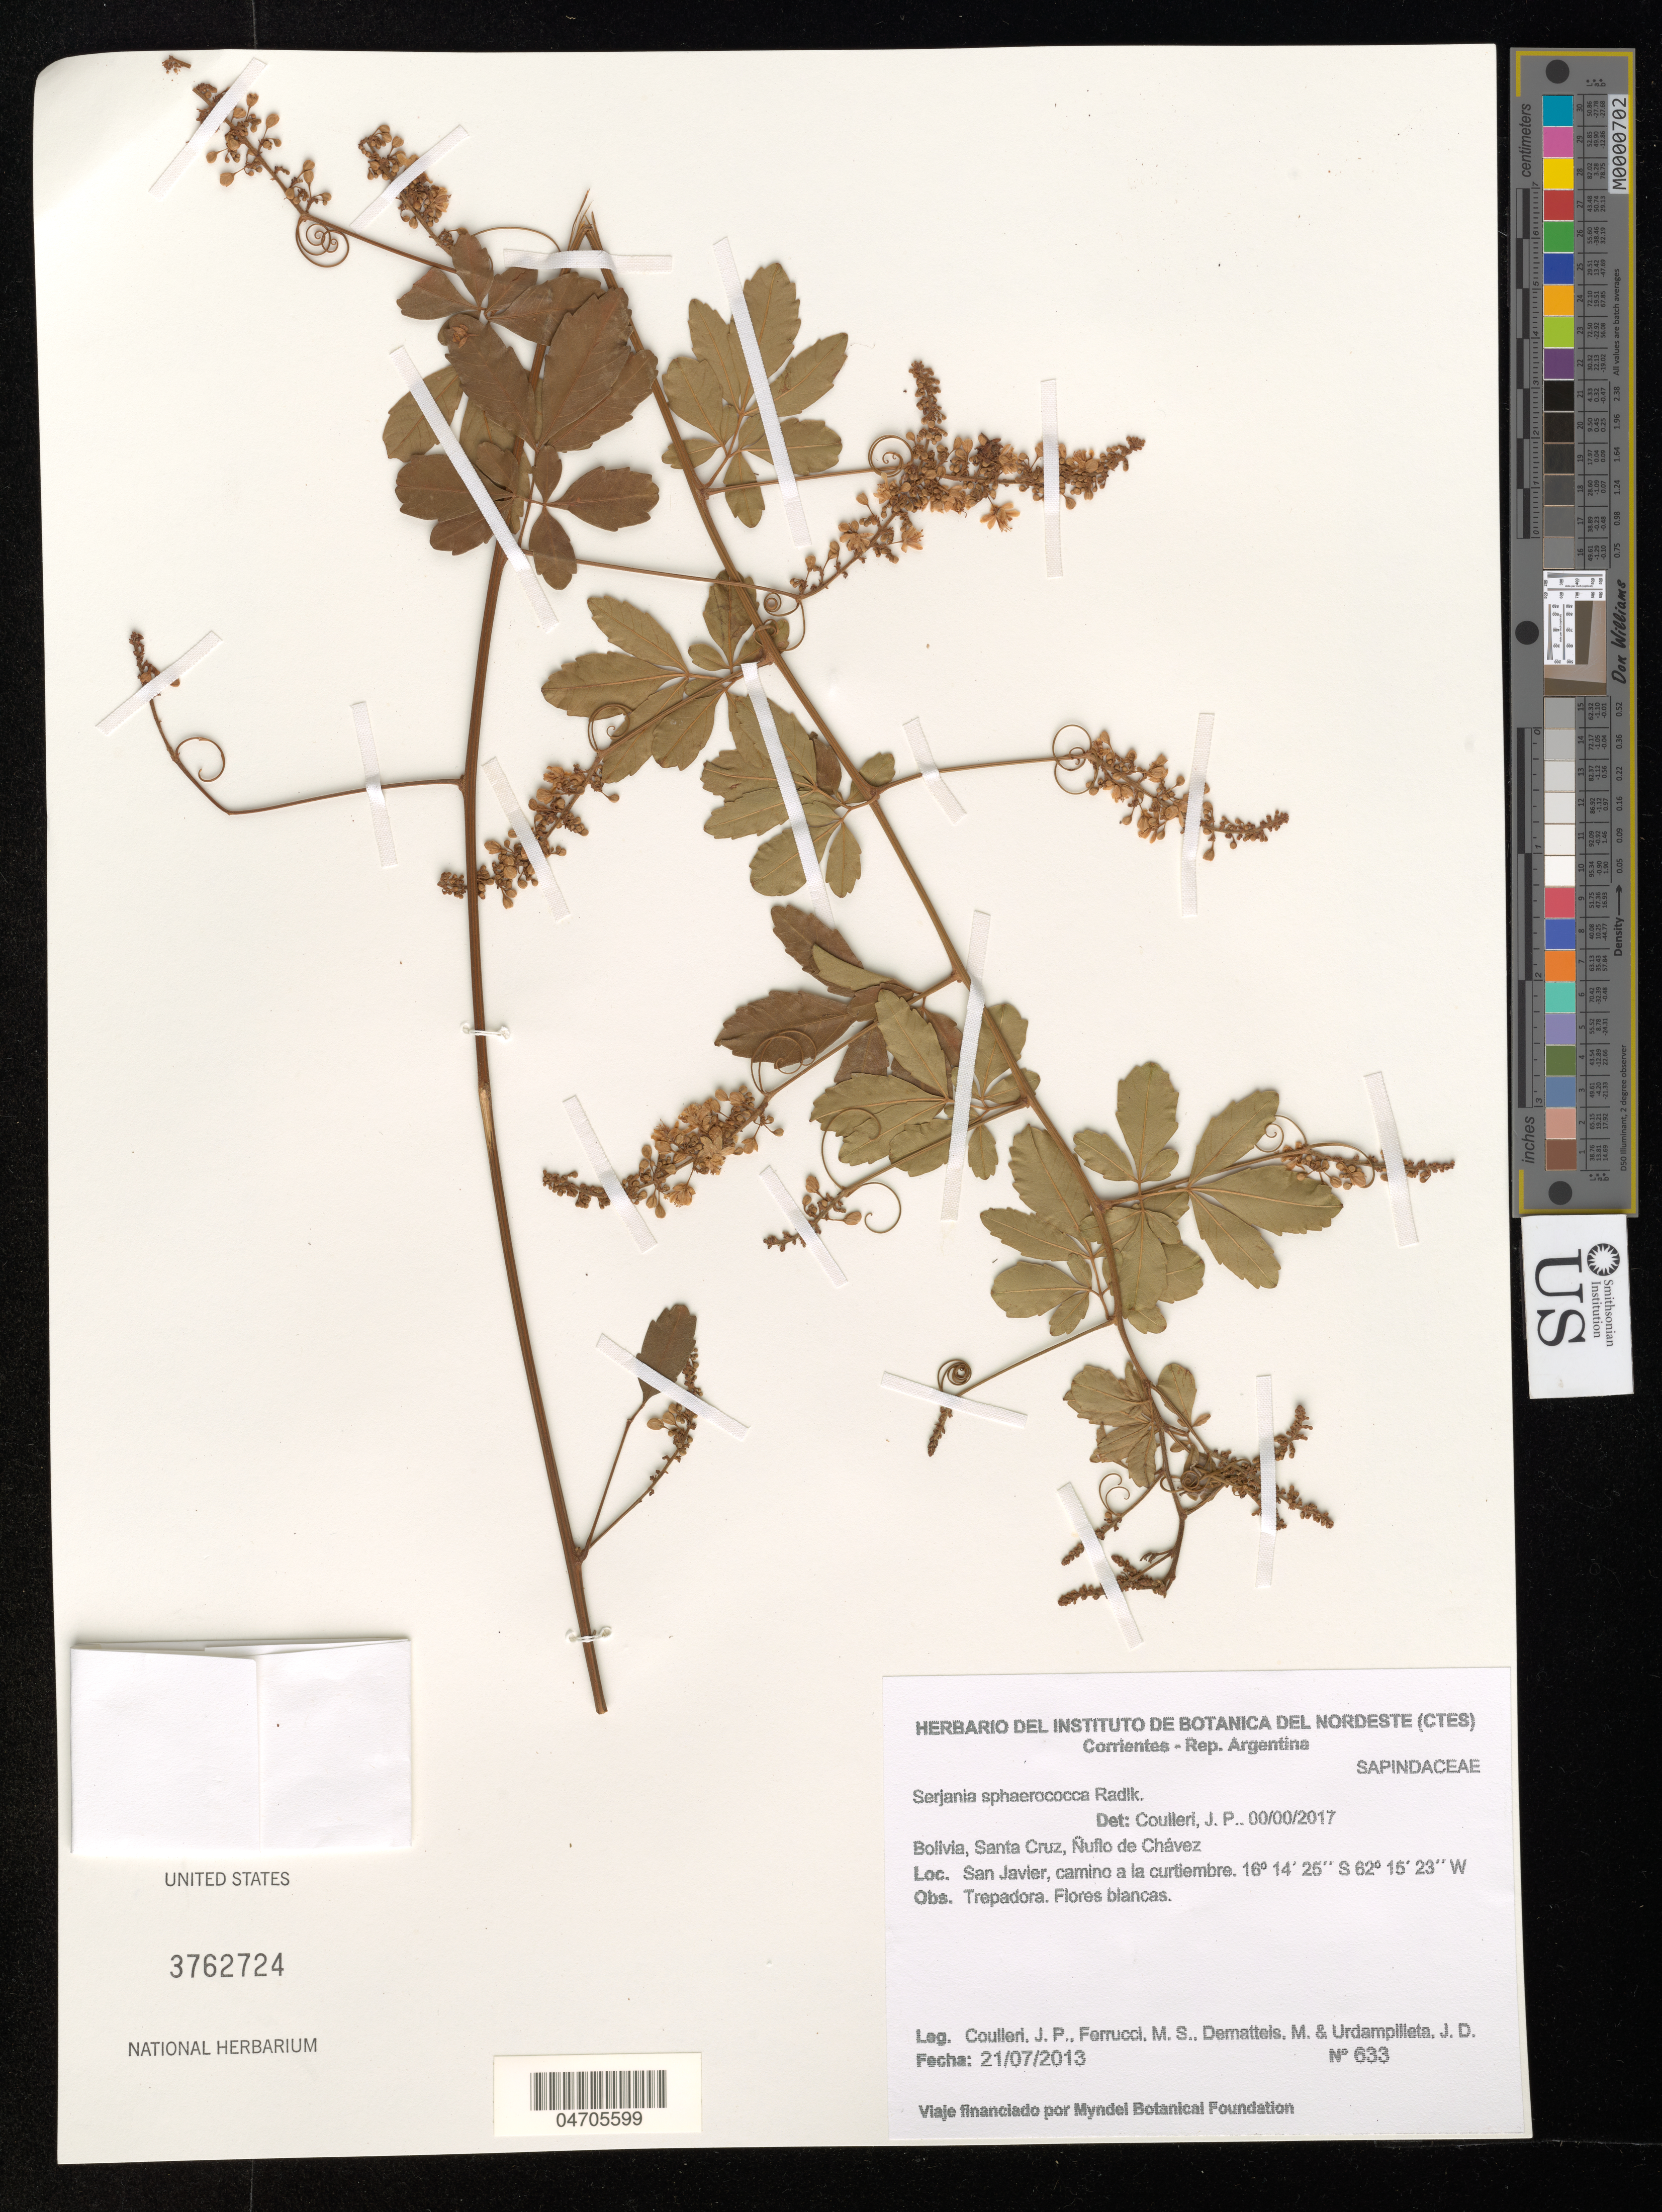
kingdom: Plantae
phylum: Tracheophyta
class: Magnoliopsida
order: Sapindales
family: Sapindaceae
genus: Serjania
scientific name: Serjania sphaerococca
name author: Radlk.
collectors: J. Coulleri, M. S. Ferrucci, M. Dematteis & J. Urdampilleta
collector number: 633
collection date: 2013-07-21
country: Bolivia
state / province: Santa Cruz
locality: Ñuflo de Chávez. San Javier, camino a la curtiembre.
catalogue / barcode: US 3762724